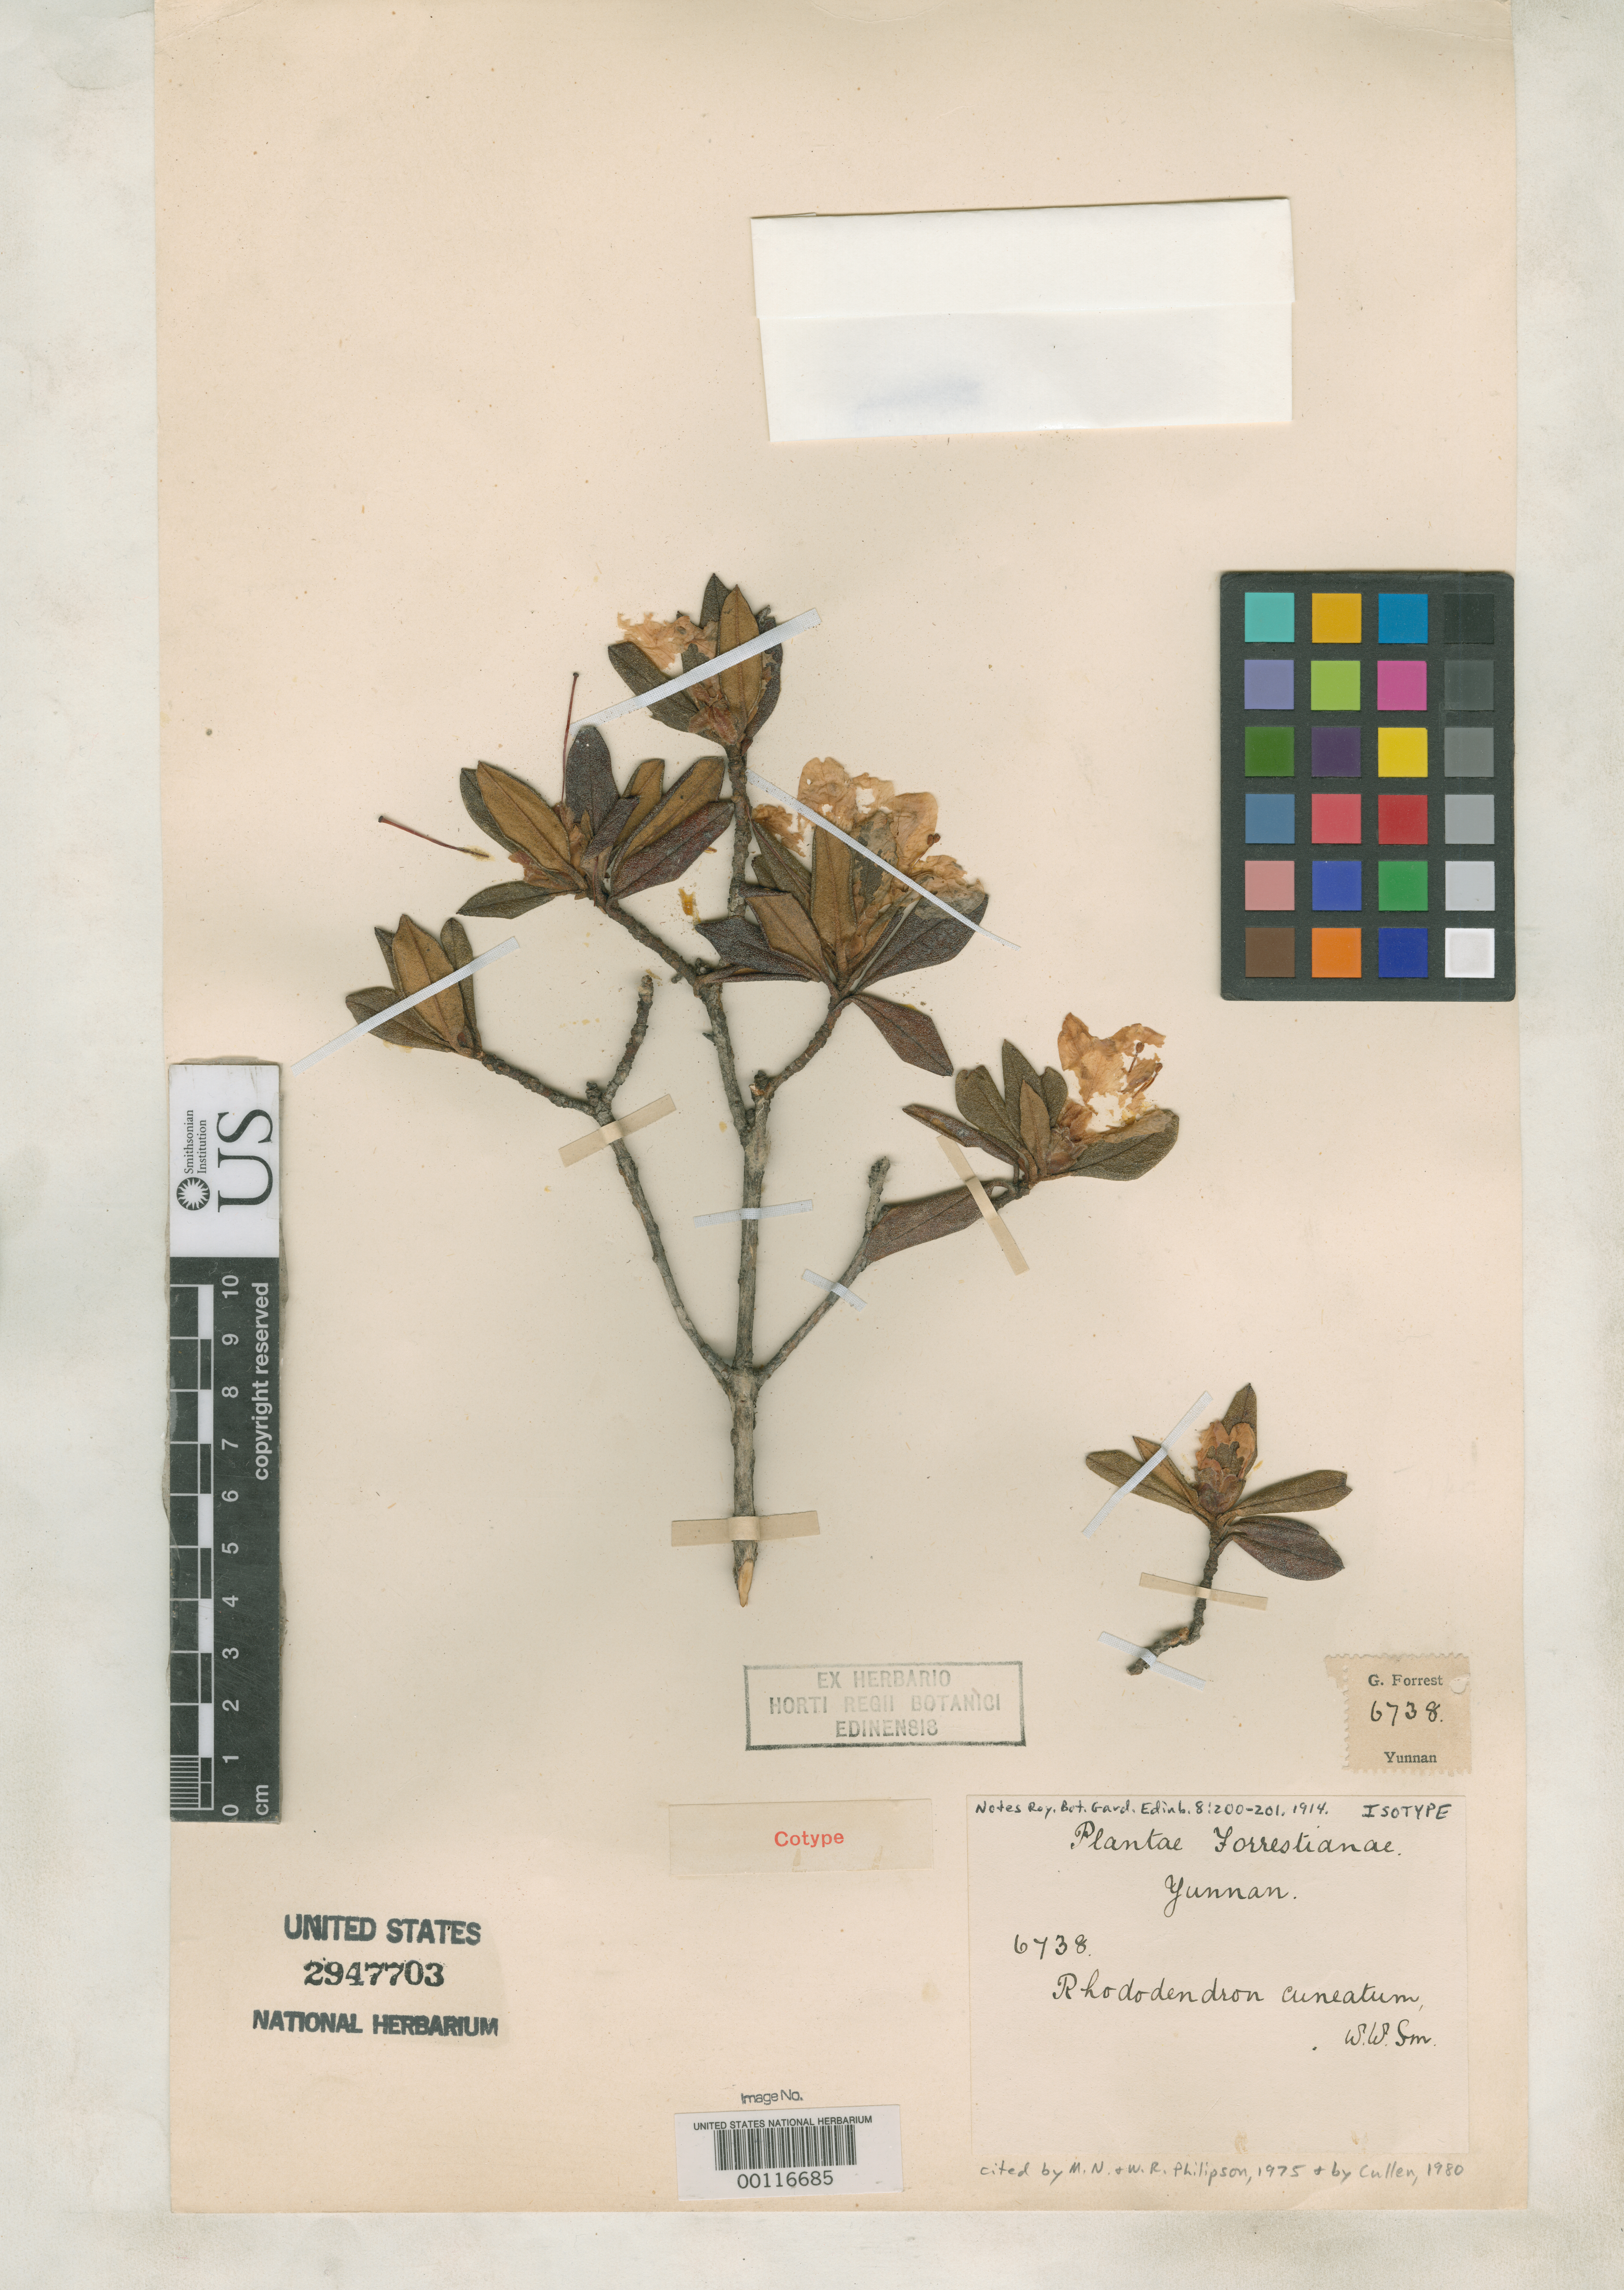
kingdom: Plantae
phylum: Tracheophyta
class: Magnoliopsida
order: Ericales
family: Ericaceae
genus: Rhododendron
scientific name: Rhododendron cuneatum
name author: W.W. Sm.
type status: Isotype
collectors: G. Forrest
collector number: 6738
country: China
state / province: Yunnan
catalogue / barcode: US 2947703